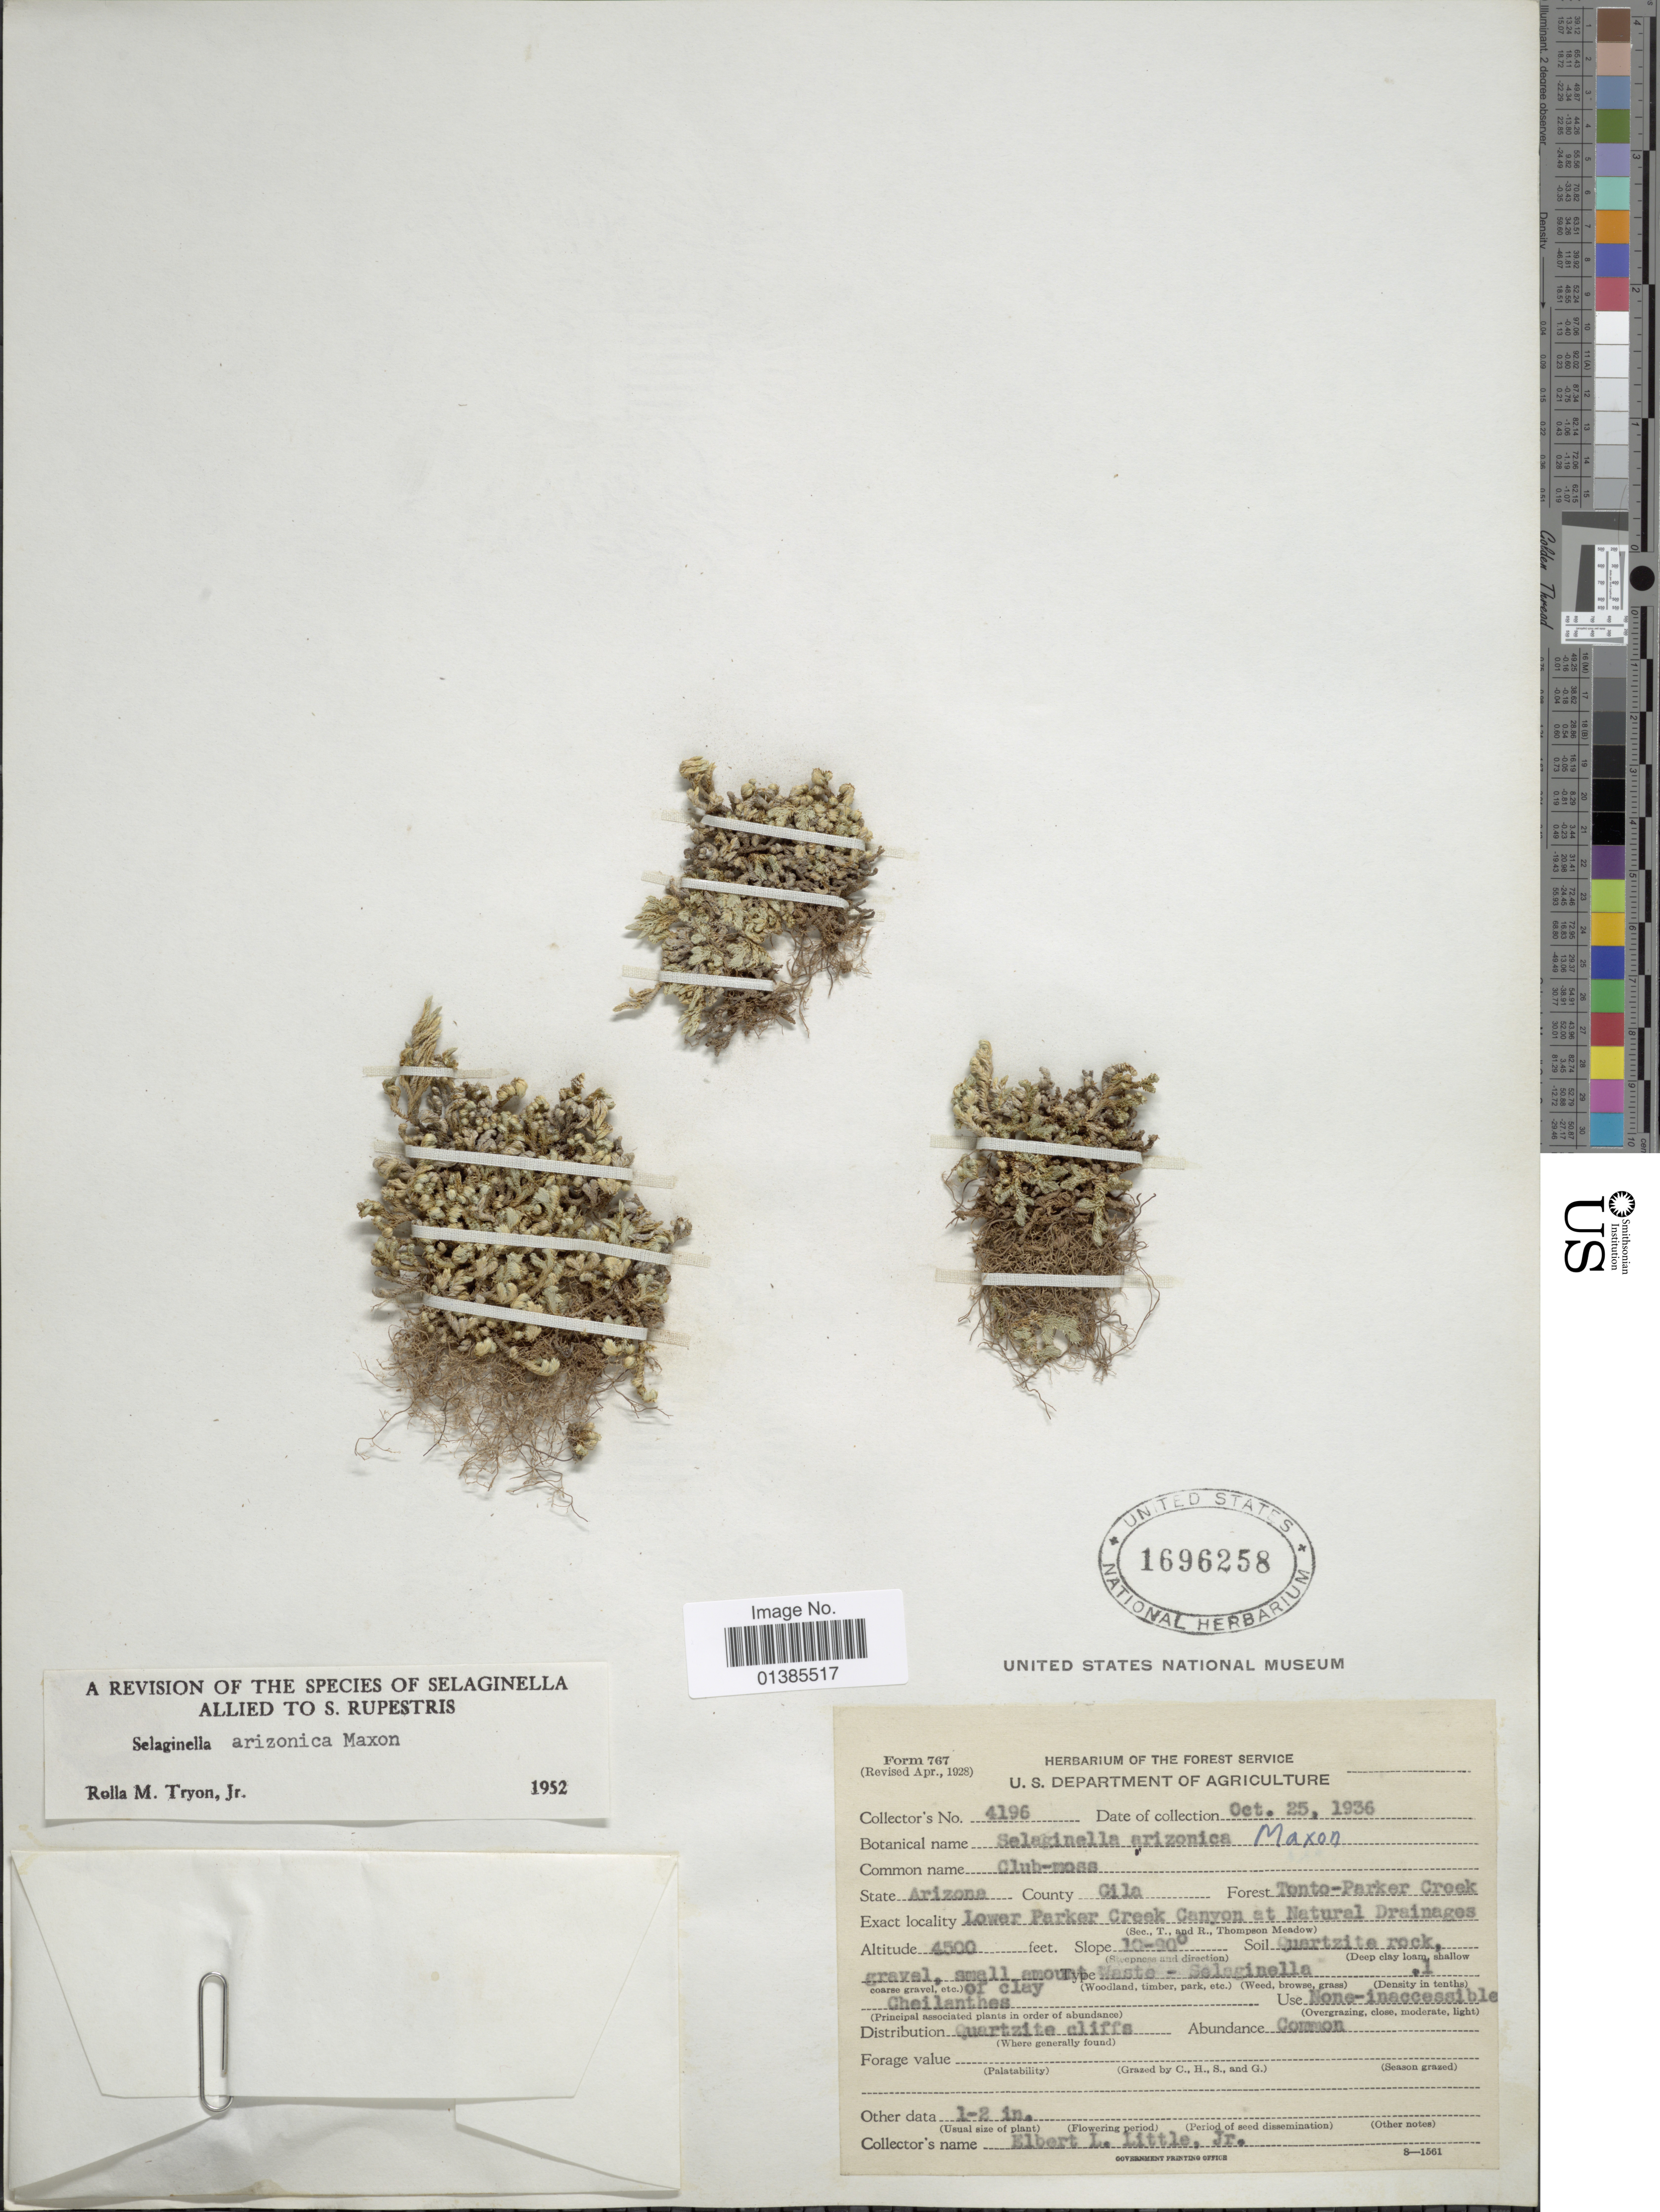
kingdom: Plantae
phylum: Tracheophyta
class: Lycopodiopsida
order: Selaginellales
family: Selaginellaceae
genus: Selaginella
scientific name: Selaginella arizonica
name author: Maxon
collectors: E. L. Little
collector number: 4196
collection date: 1936-10-25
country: United States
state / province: Arizona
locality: County Gila. Forest Tonto-Parker Creek. Lower Parker Creek Canyon at Natural Drainages.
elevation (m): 1372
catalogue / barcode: US 1696258